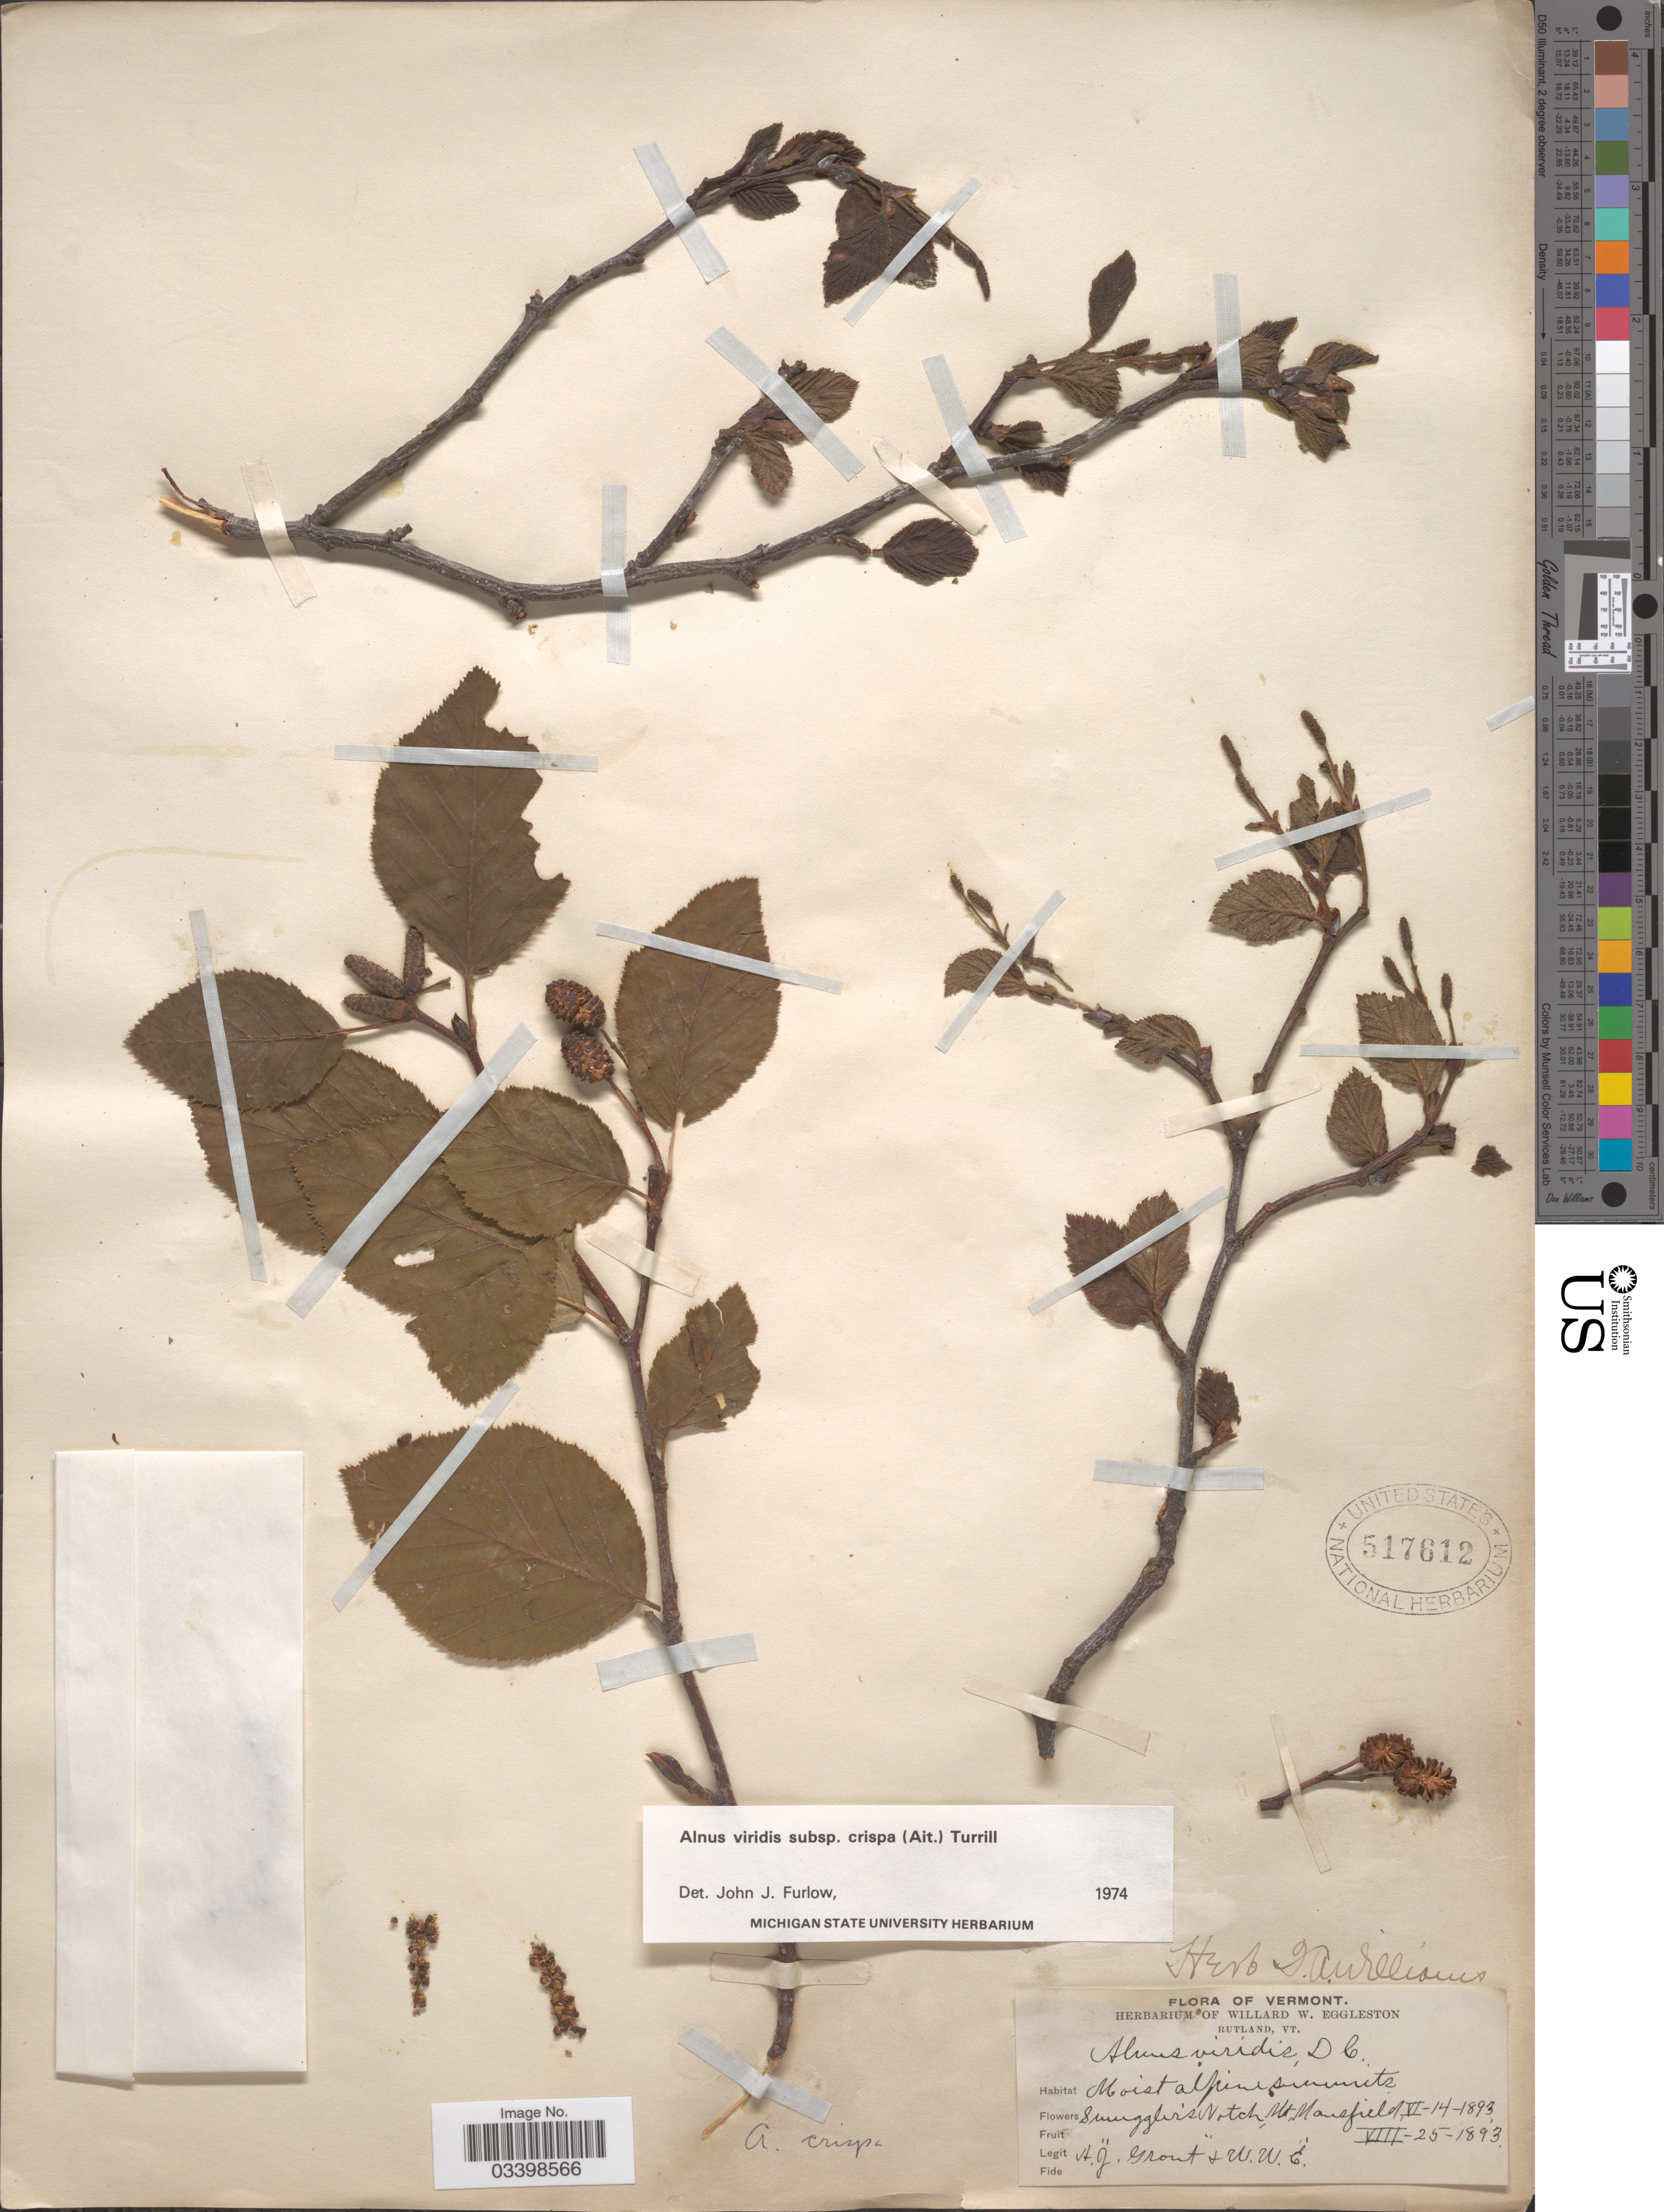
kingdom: Plantae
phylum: Tracheophyta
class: Magnoliopsida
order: Fagales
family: Betulaceae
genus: Alnus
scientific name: Alnus viridis subsp. crispa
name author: (Aiton) Turrill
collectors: A. J. Grout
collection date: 1893-06-14/1893-08-25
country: United States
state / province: Vermont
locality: Moist alpine summits. Smugglers Notch, Mt Mansfield.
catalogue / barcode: US 517612